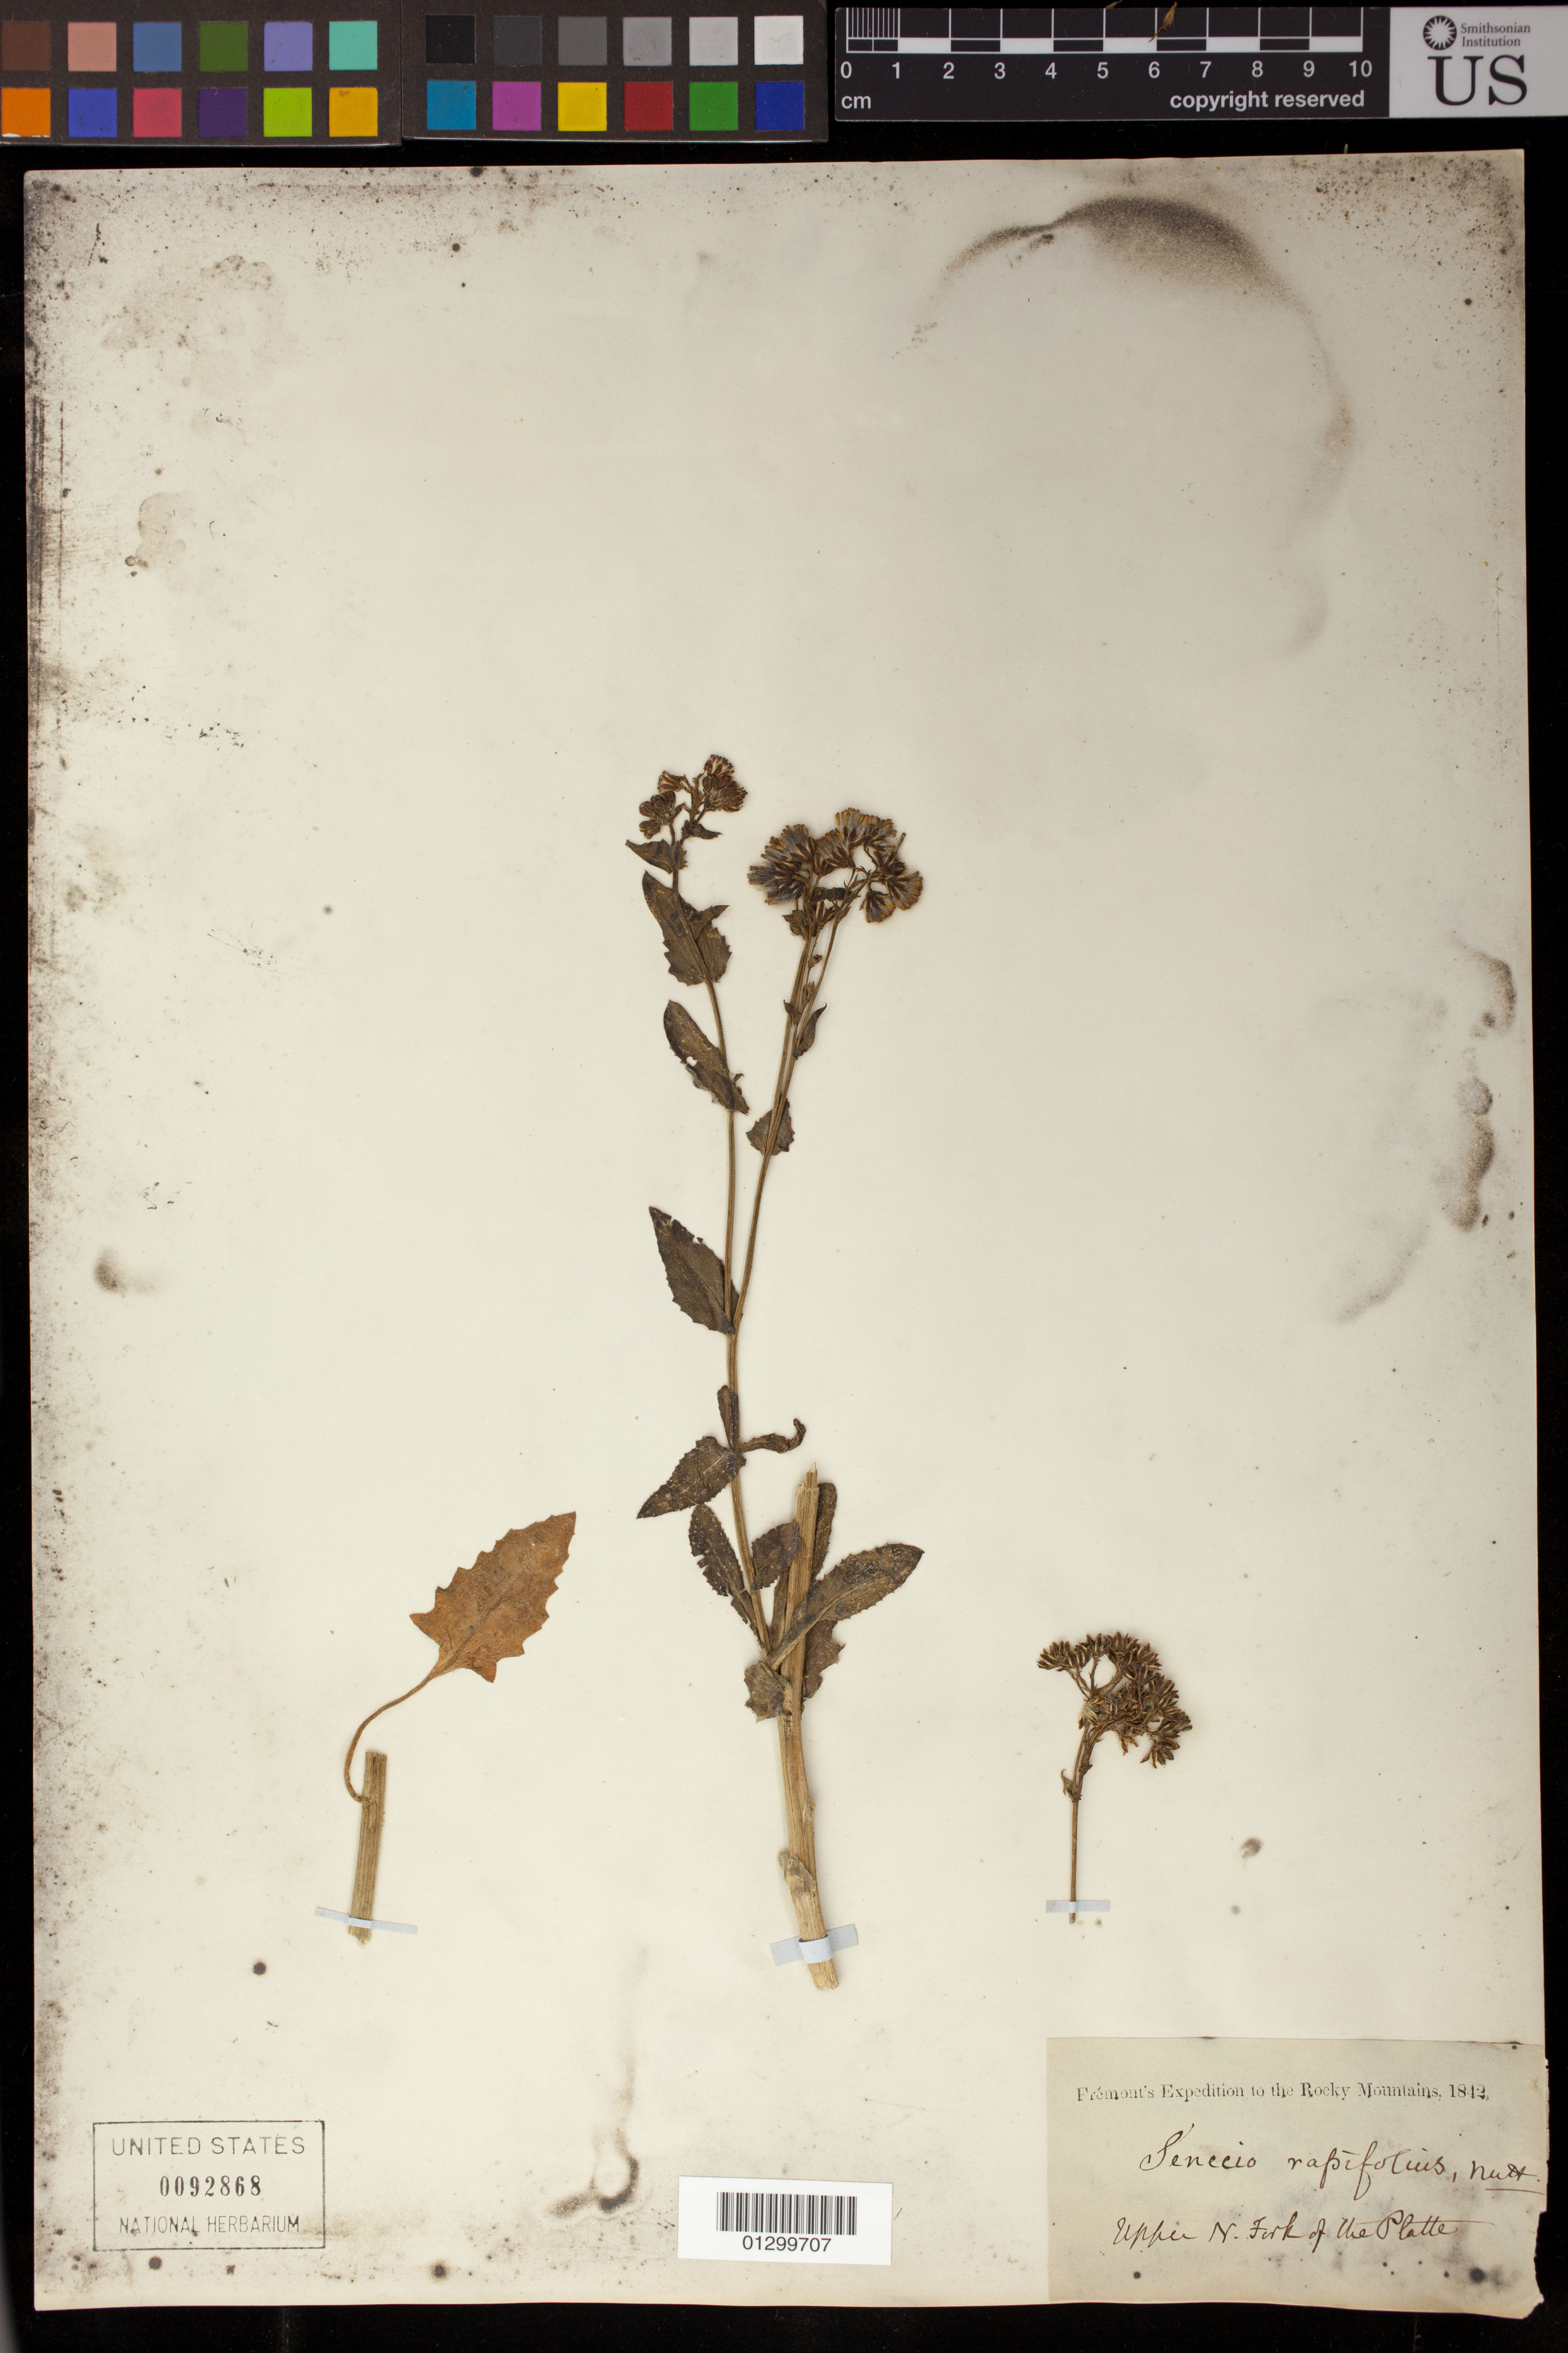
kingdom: Plantae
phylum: Tracheophyta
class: Magnoliopsida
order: Asterales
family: Asteraceae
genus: Senecio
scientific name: Senecio rapifolius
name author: Nutt.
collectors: J. C. Frémont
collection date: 1842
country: United States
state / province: Colorado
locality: Upper N. Fork of the Platte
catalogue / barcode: US 92868